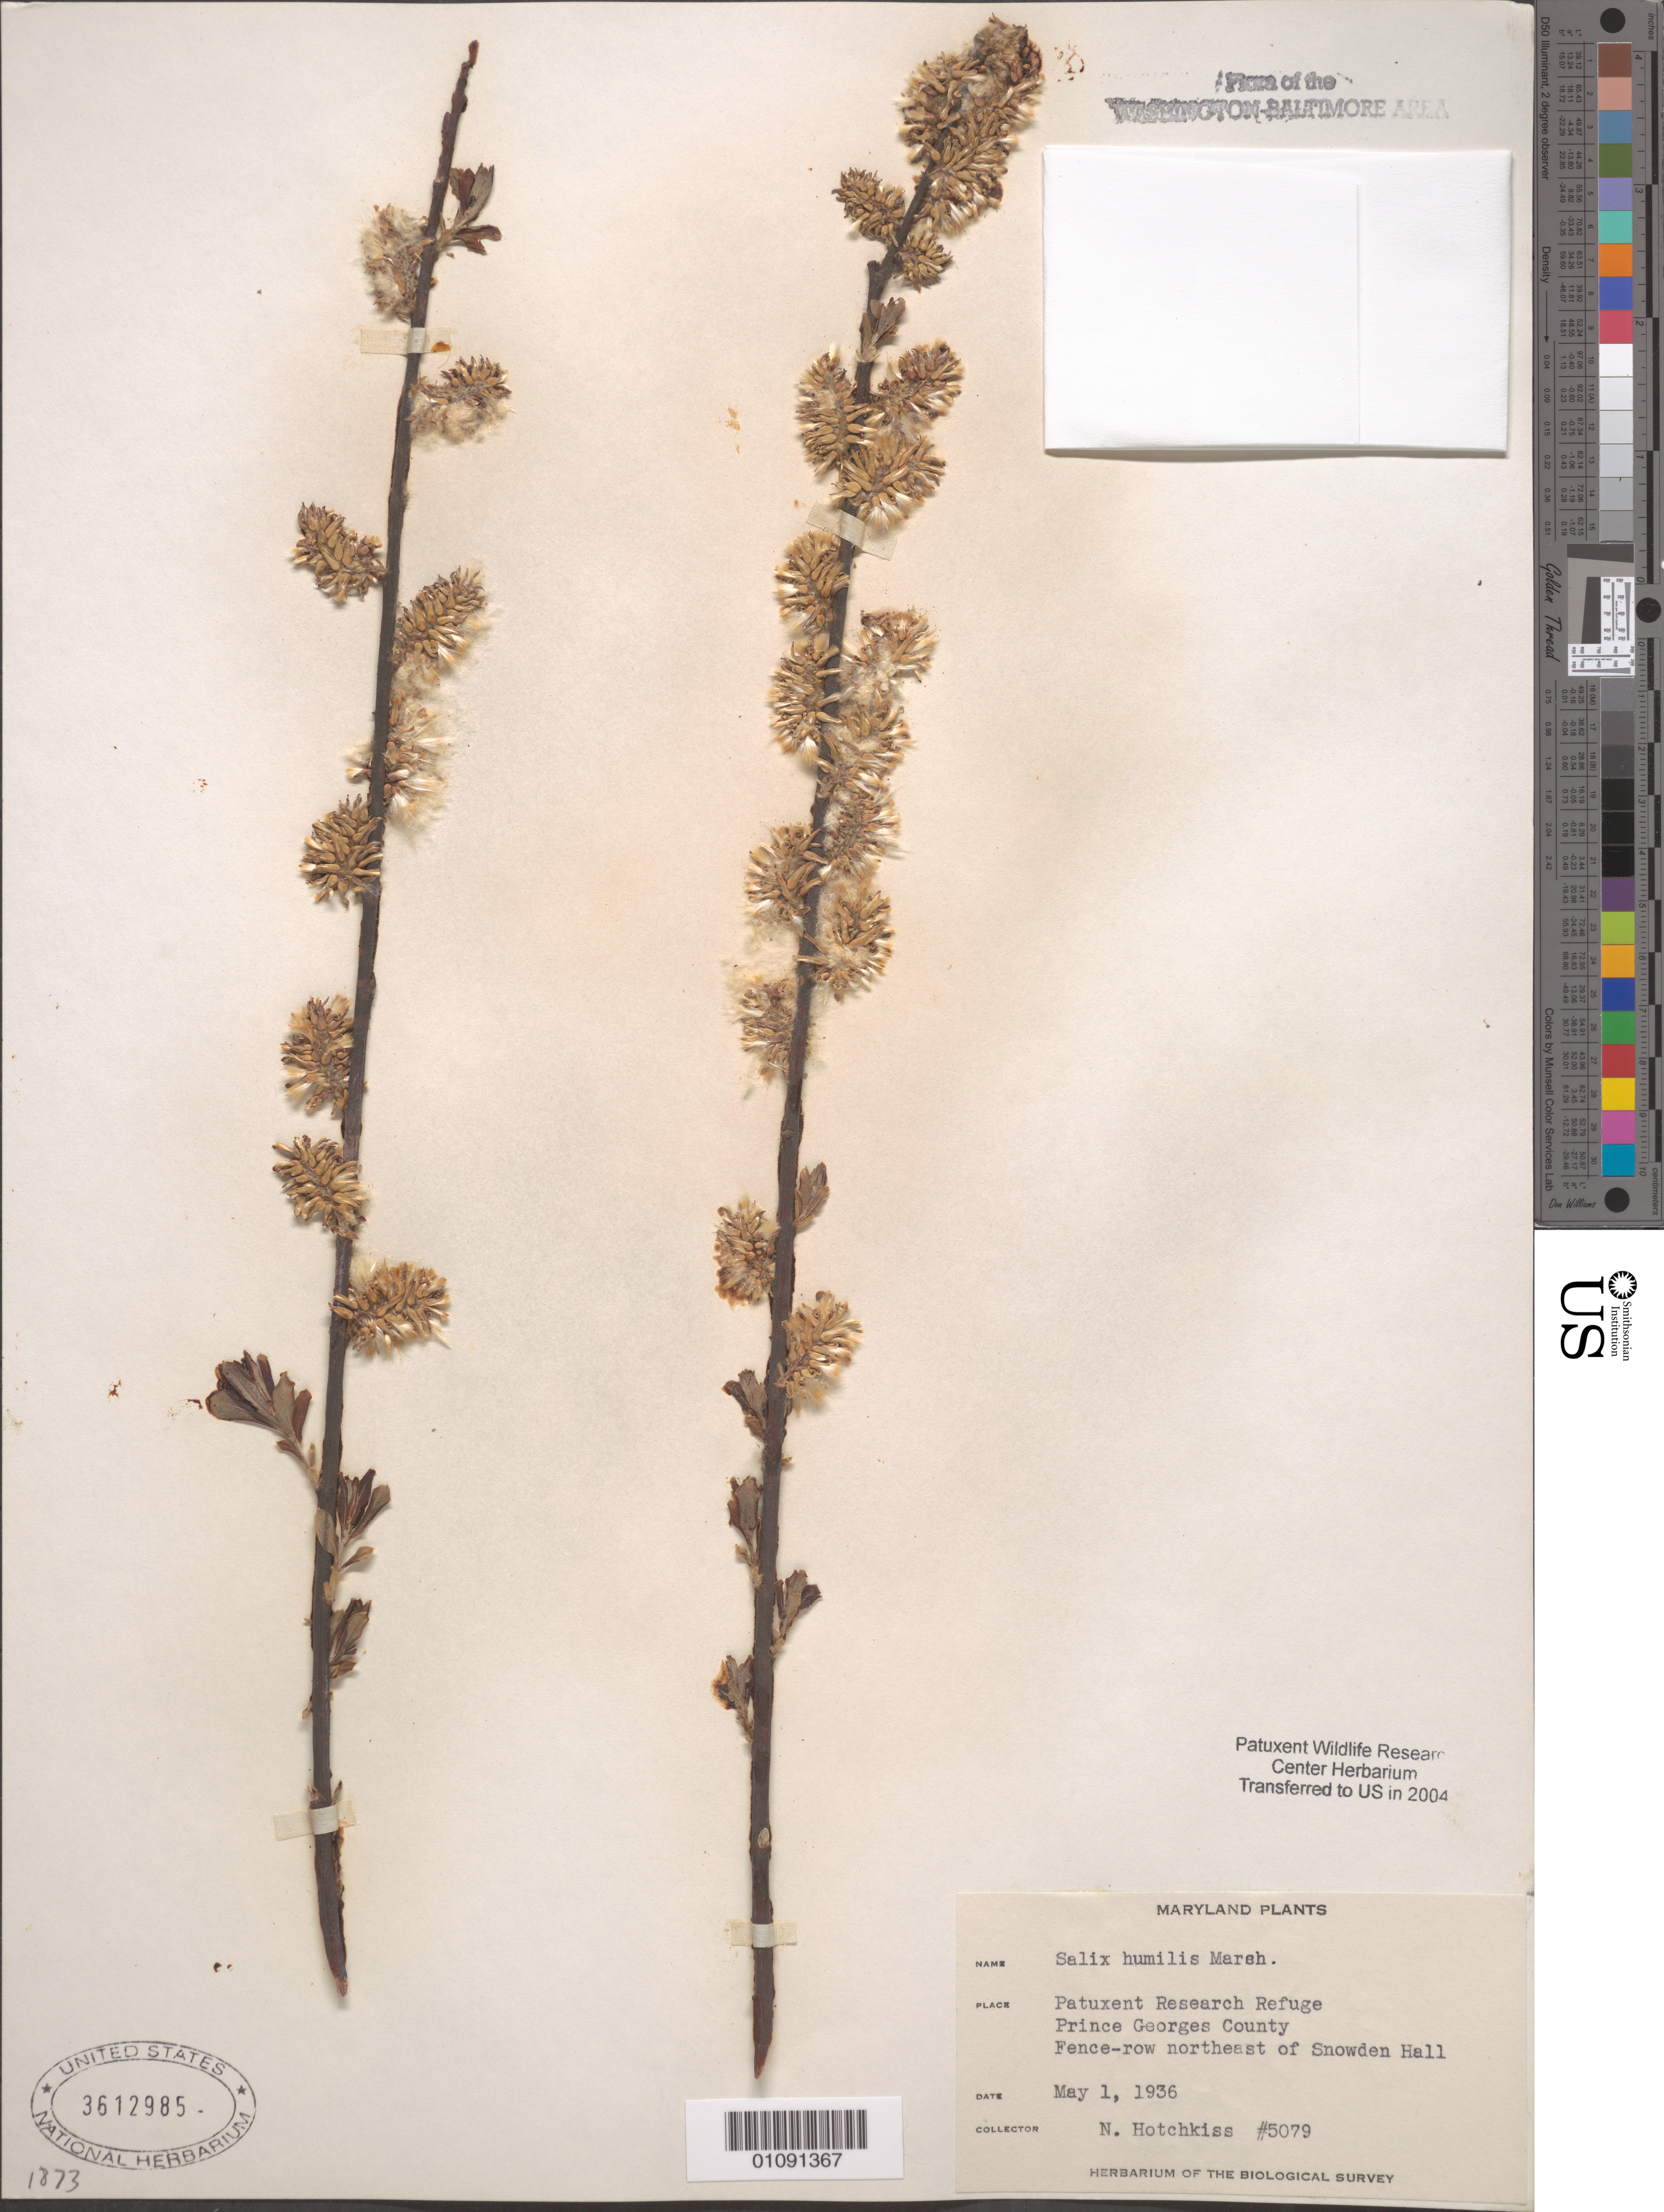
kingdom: Plantae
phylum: Tracheophyta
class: Magnoliopsida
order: Malpighiales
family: Salicaceae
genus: Salix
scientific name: Salix humilis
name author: Marshall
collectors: N. Hotchkiss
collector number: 5079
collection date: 1936-05-01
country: United States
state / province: Maryland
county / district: Prince George's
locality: Patuxent Wildlife Refuge. N.E. of Snowden Hall.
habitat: Fence-row.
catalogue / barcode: US 3612985